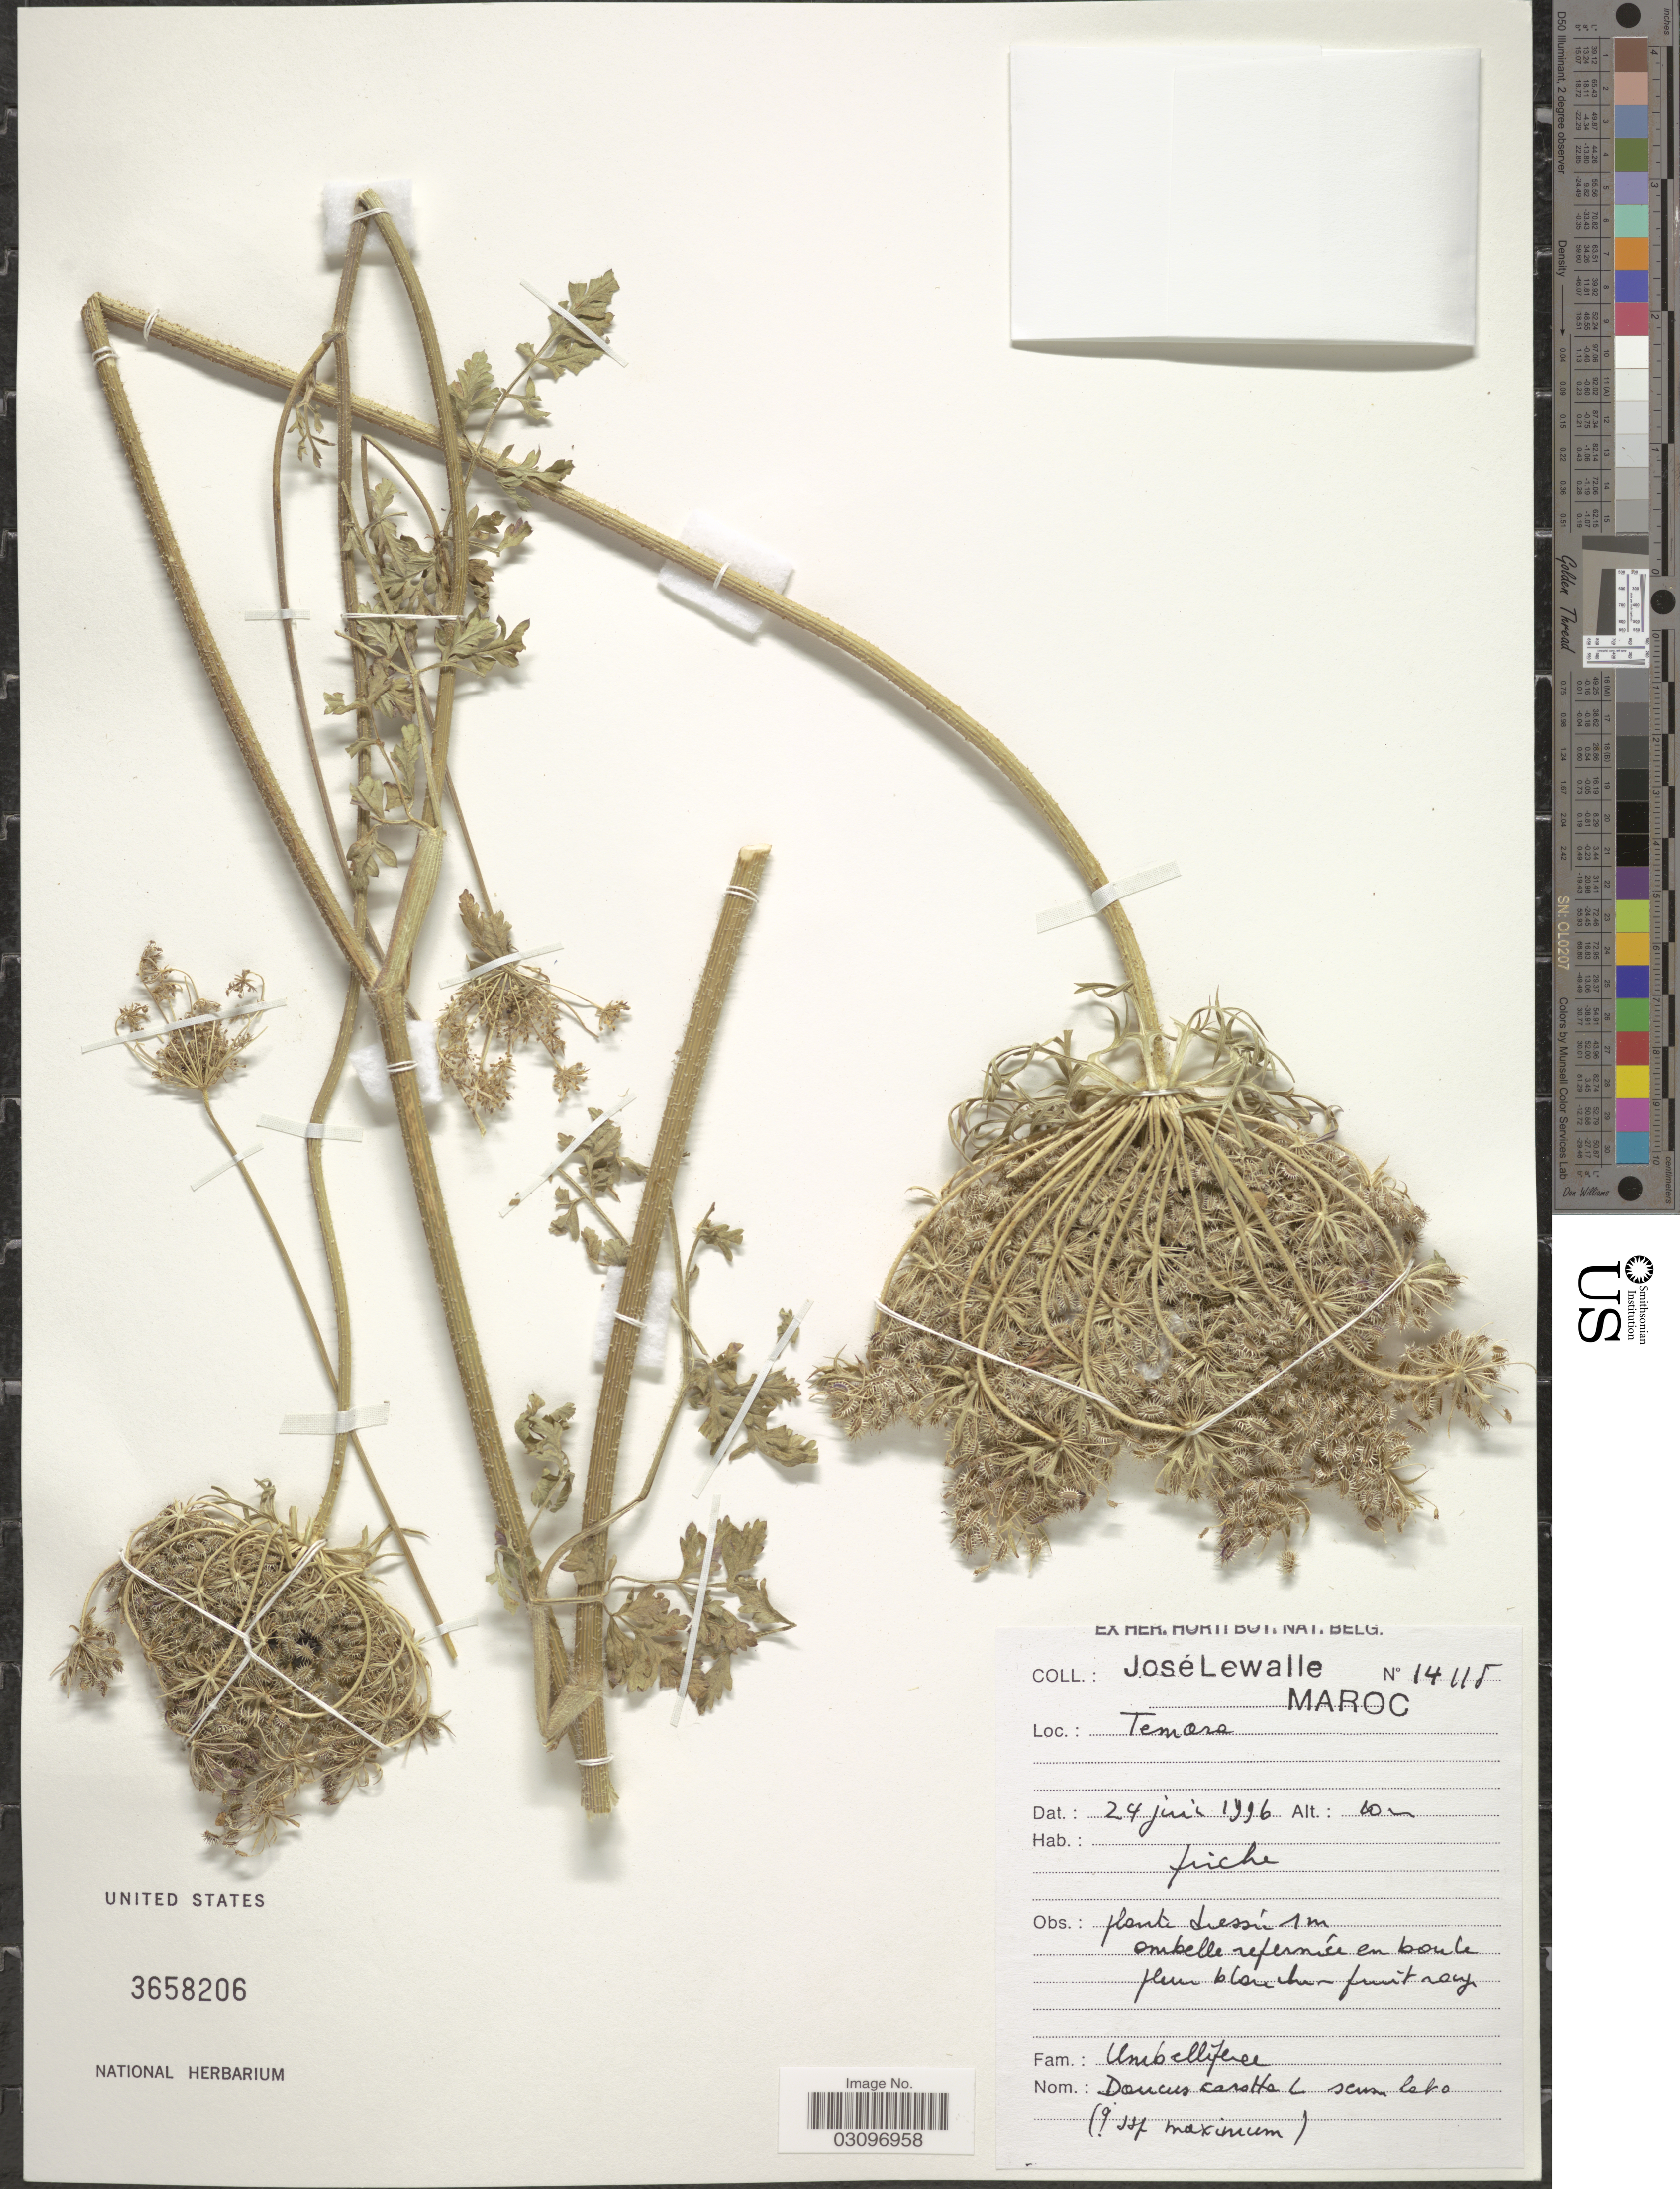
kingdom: Plantae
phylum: Tracheophyta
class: Magnoliopsida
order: Apiales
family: Apiaceae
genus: Daucus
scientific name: Daucus carota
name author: L.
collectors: J. Lewalle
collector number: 14115*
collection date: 1996-06-24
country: Morocco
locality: Temara Maroc.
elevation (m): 10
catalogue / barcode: US 3658206